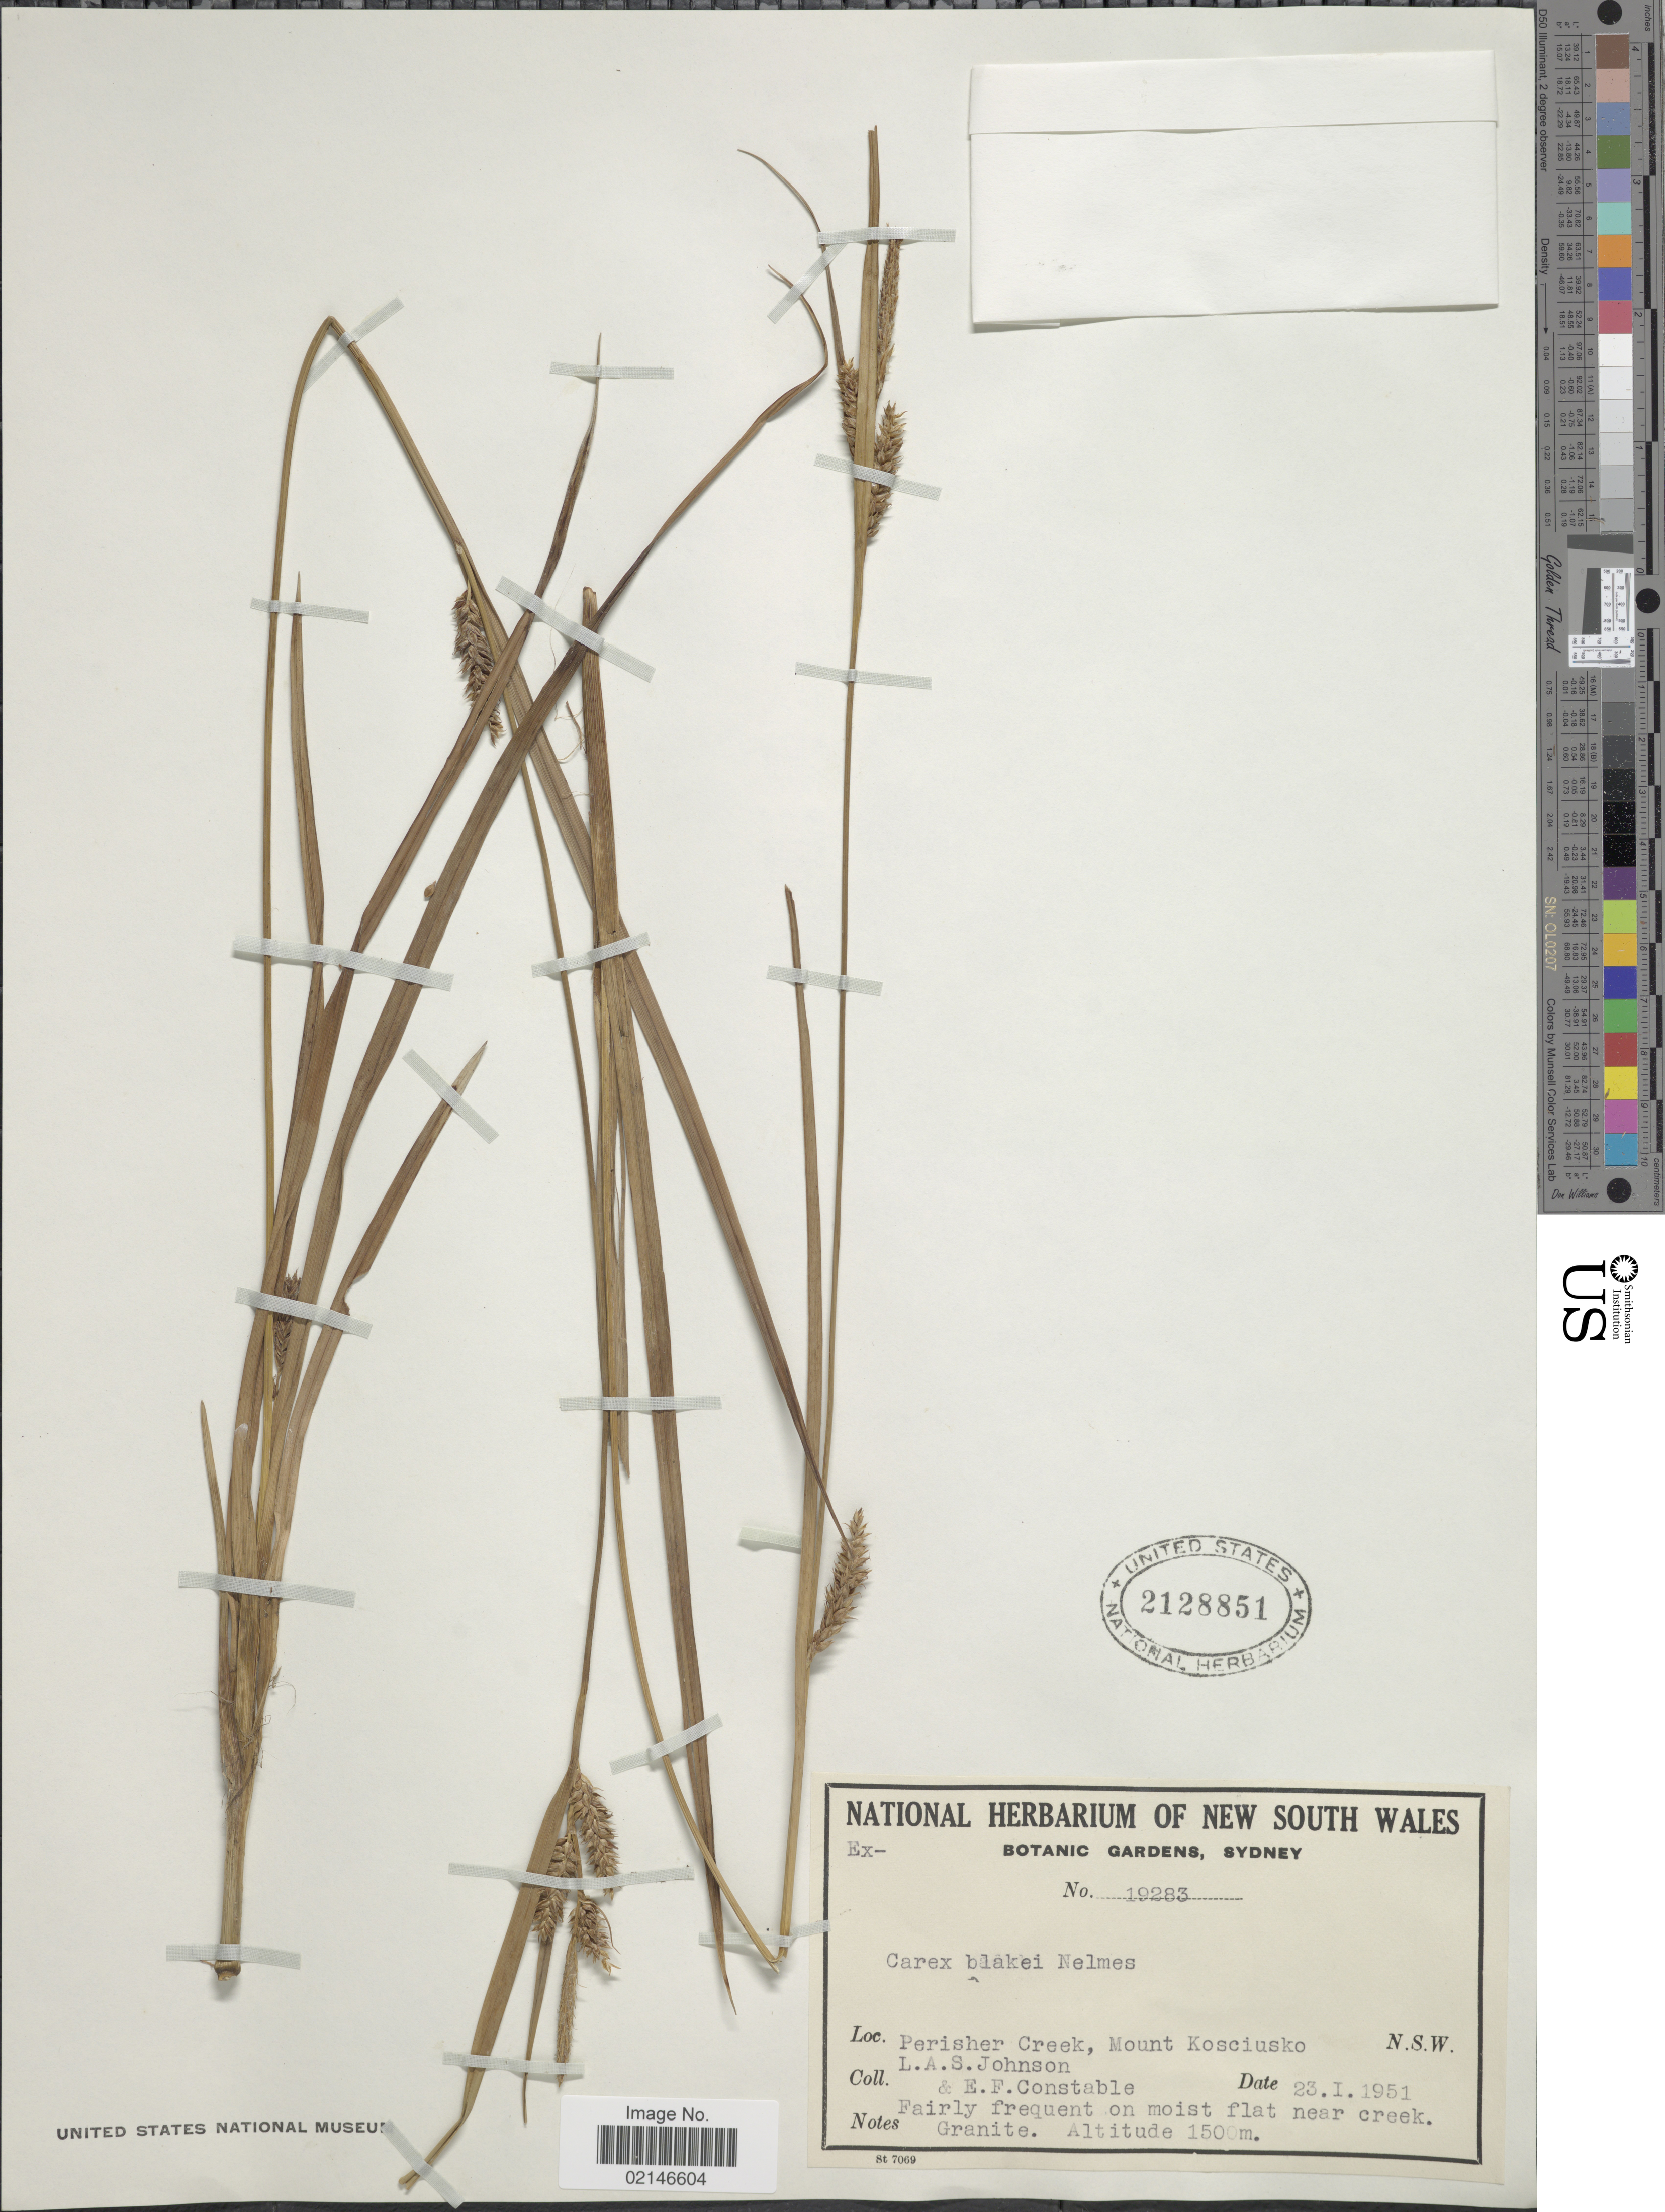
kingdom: Plantae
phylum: Tracheophyta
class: Liliopsida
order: Poales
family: Cyperaceae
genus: Carex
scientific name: Carex blakei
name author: Nelmes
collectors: L. A. S. Johnson & E. F. Constable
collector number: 19283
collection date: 1951-01-23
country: Australia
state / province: New South Wales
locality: Perisher Creek, Mount Kosciusko, N.S.W.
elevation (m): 1500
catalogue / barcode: US 2128851